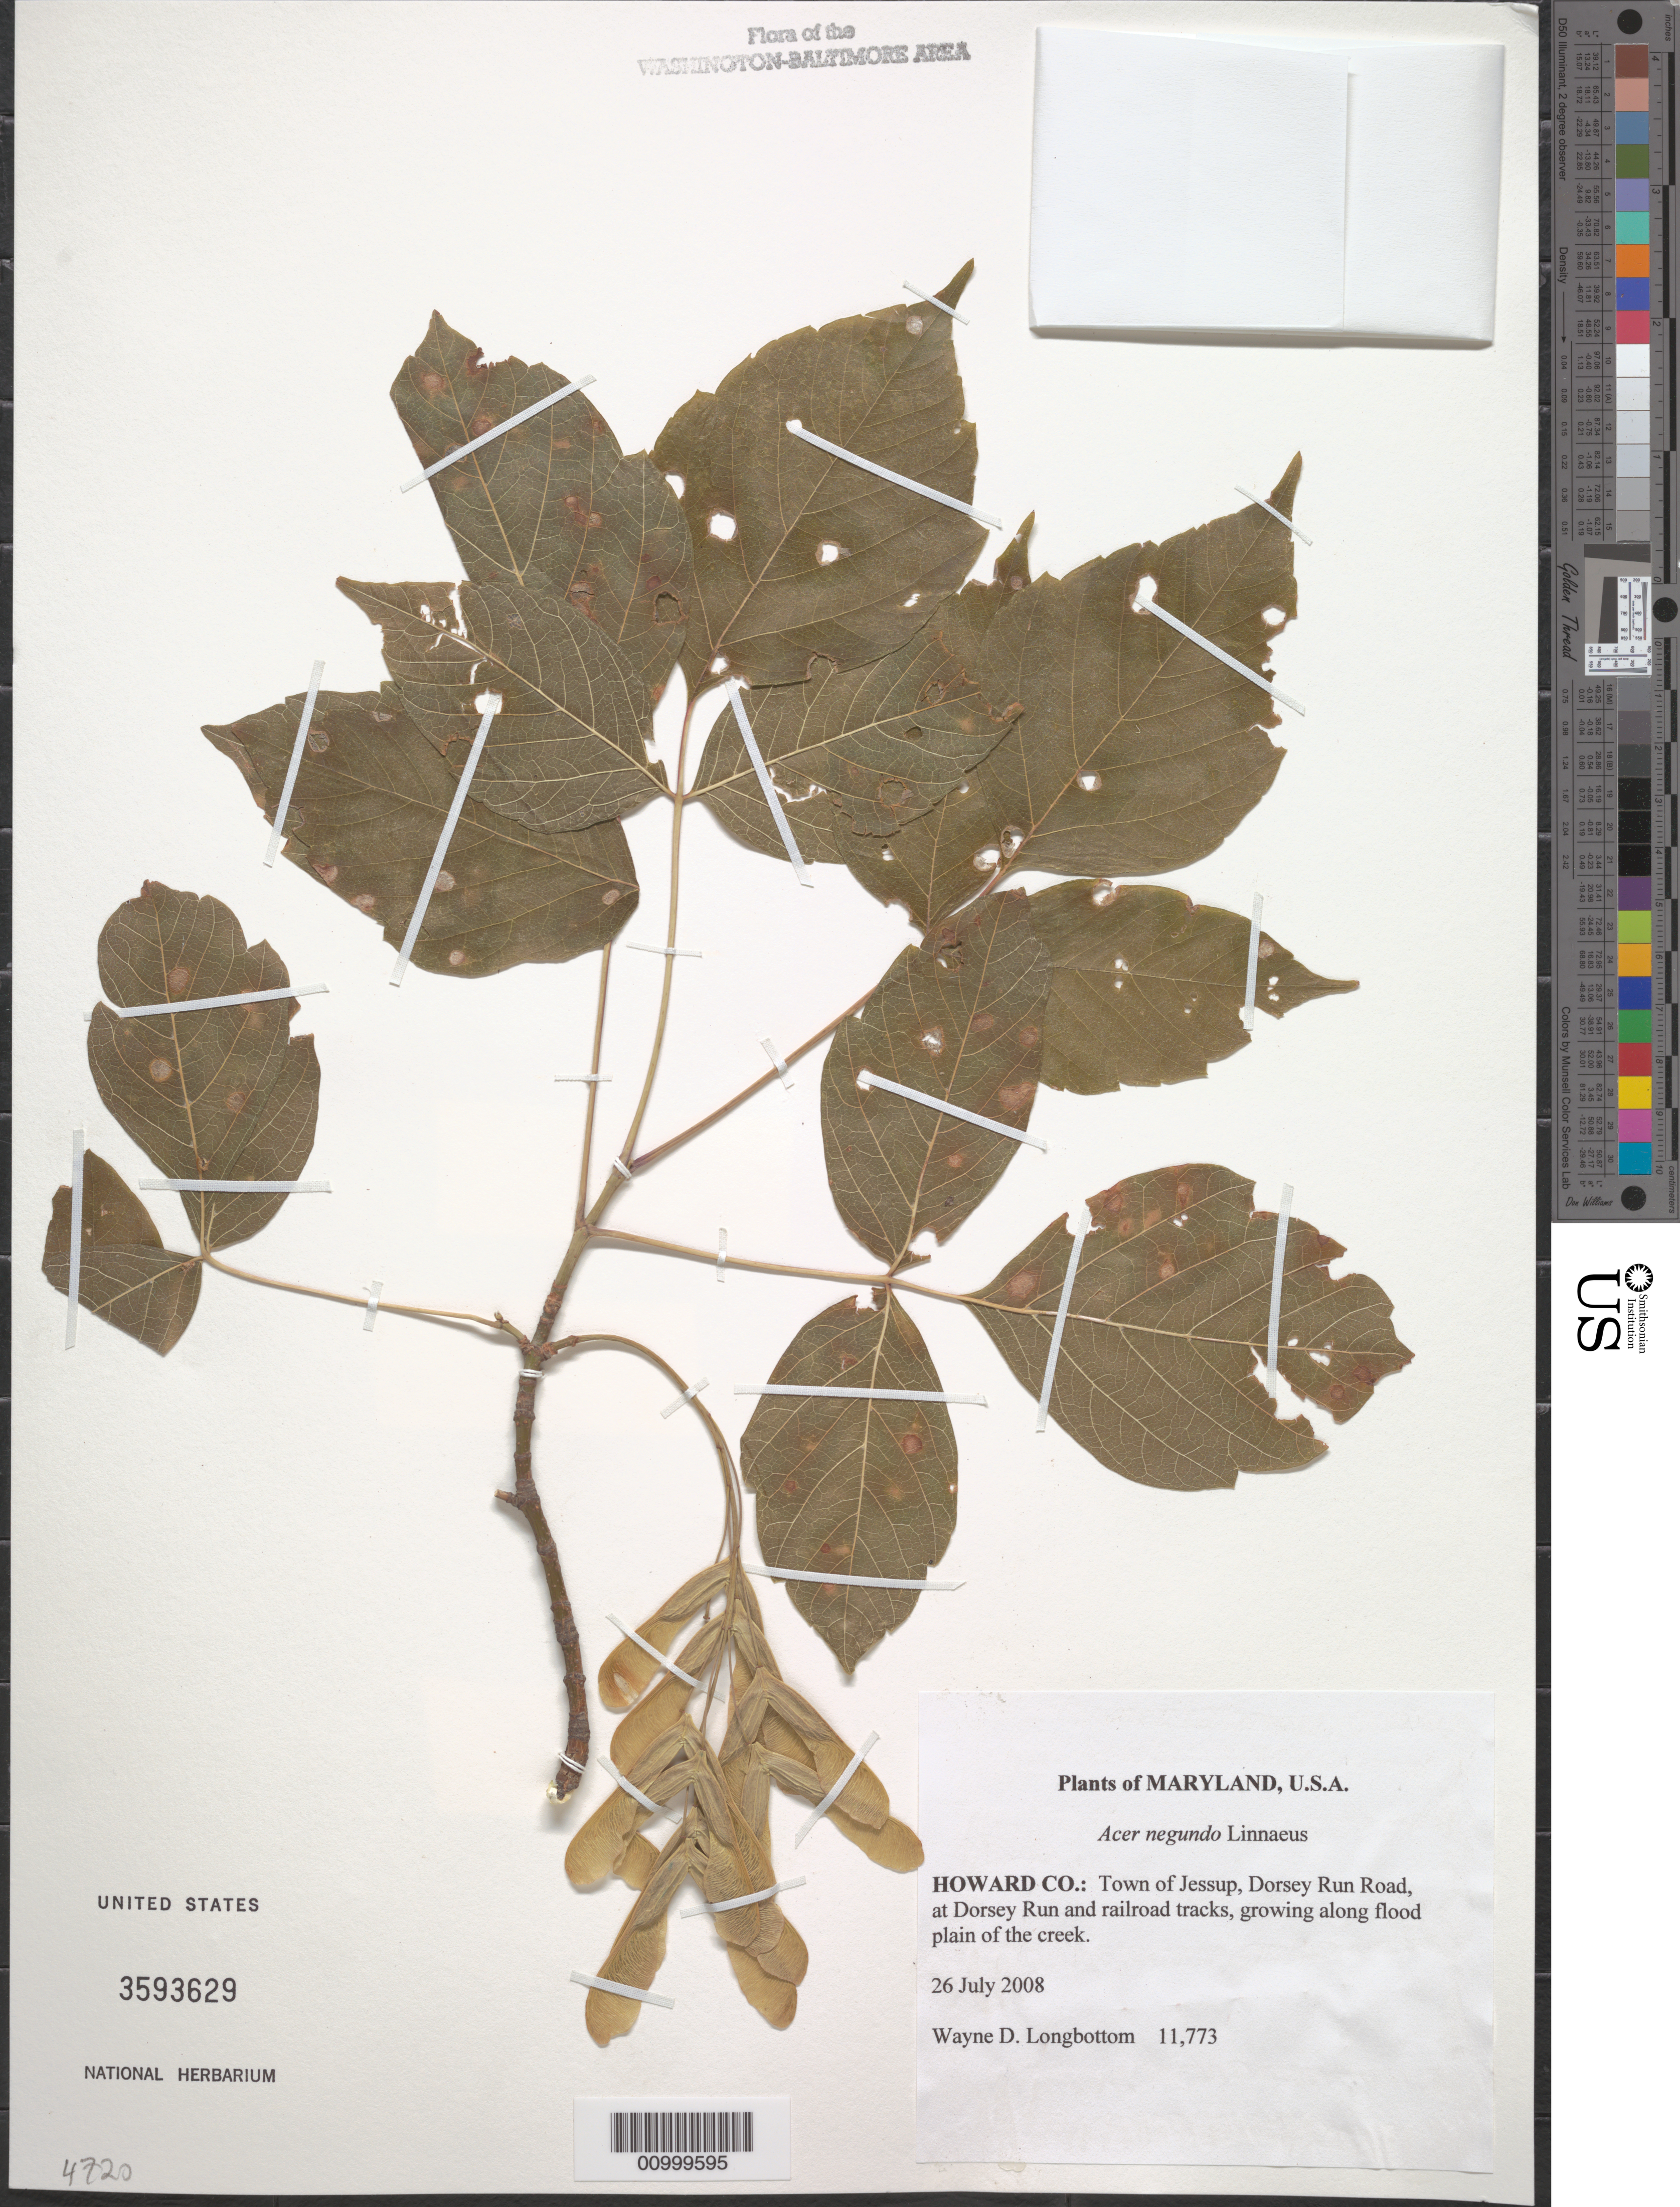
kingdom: Plantae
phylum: Tracheophyta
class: Magnoliopsida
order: Sapindales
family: Sapindaceae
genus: Acer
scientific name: Acer negundo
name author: L.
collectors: W. D. Longbottom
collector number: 11773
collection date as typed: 26 Jul 2008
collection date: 2008-07-26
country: United States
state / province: Maryland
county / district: Howard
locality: Town of Jessup. Dorsey Run Road, at Dorsey Run amnd railroad tracks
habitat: growing along flood plain of the creek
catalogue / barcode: US 3593629